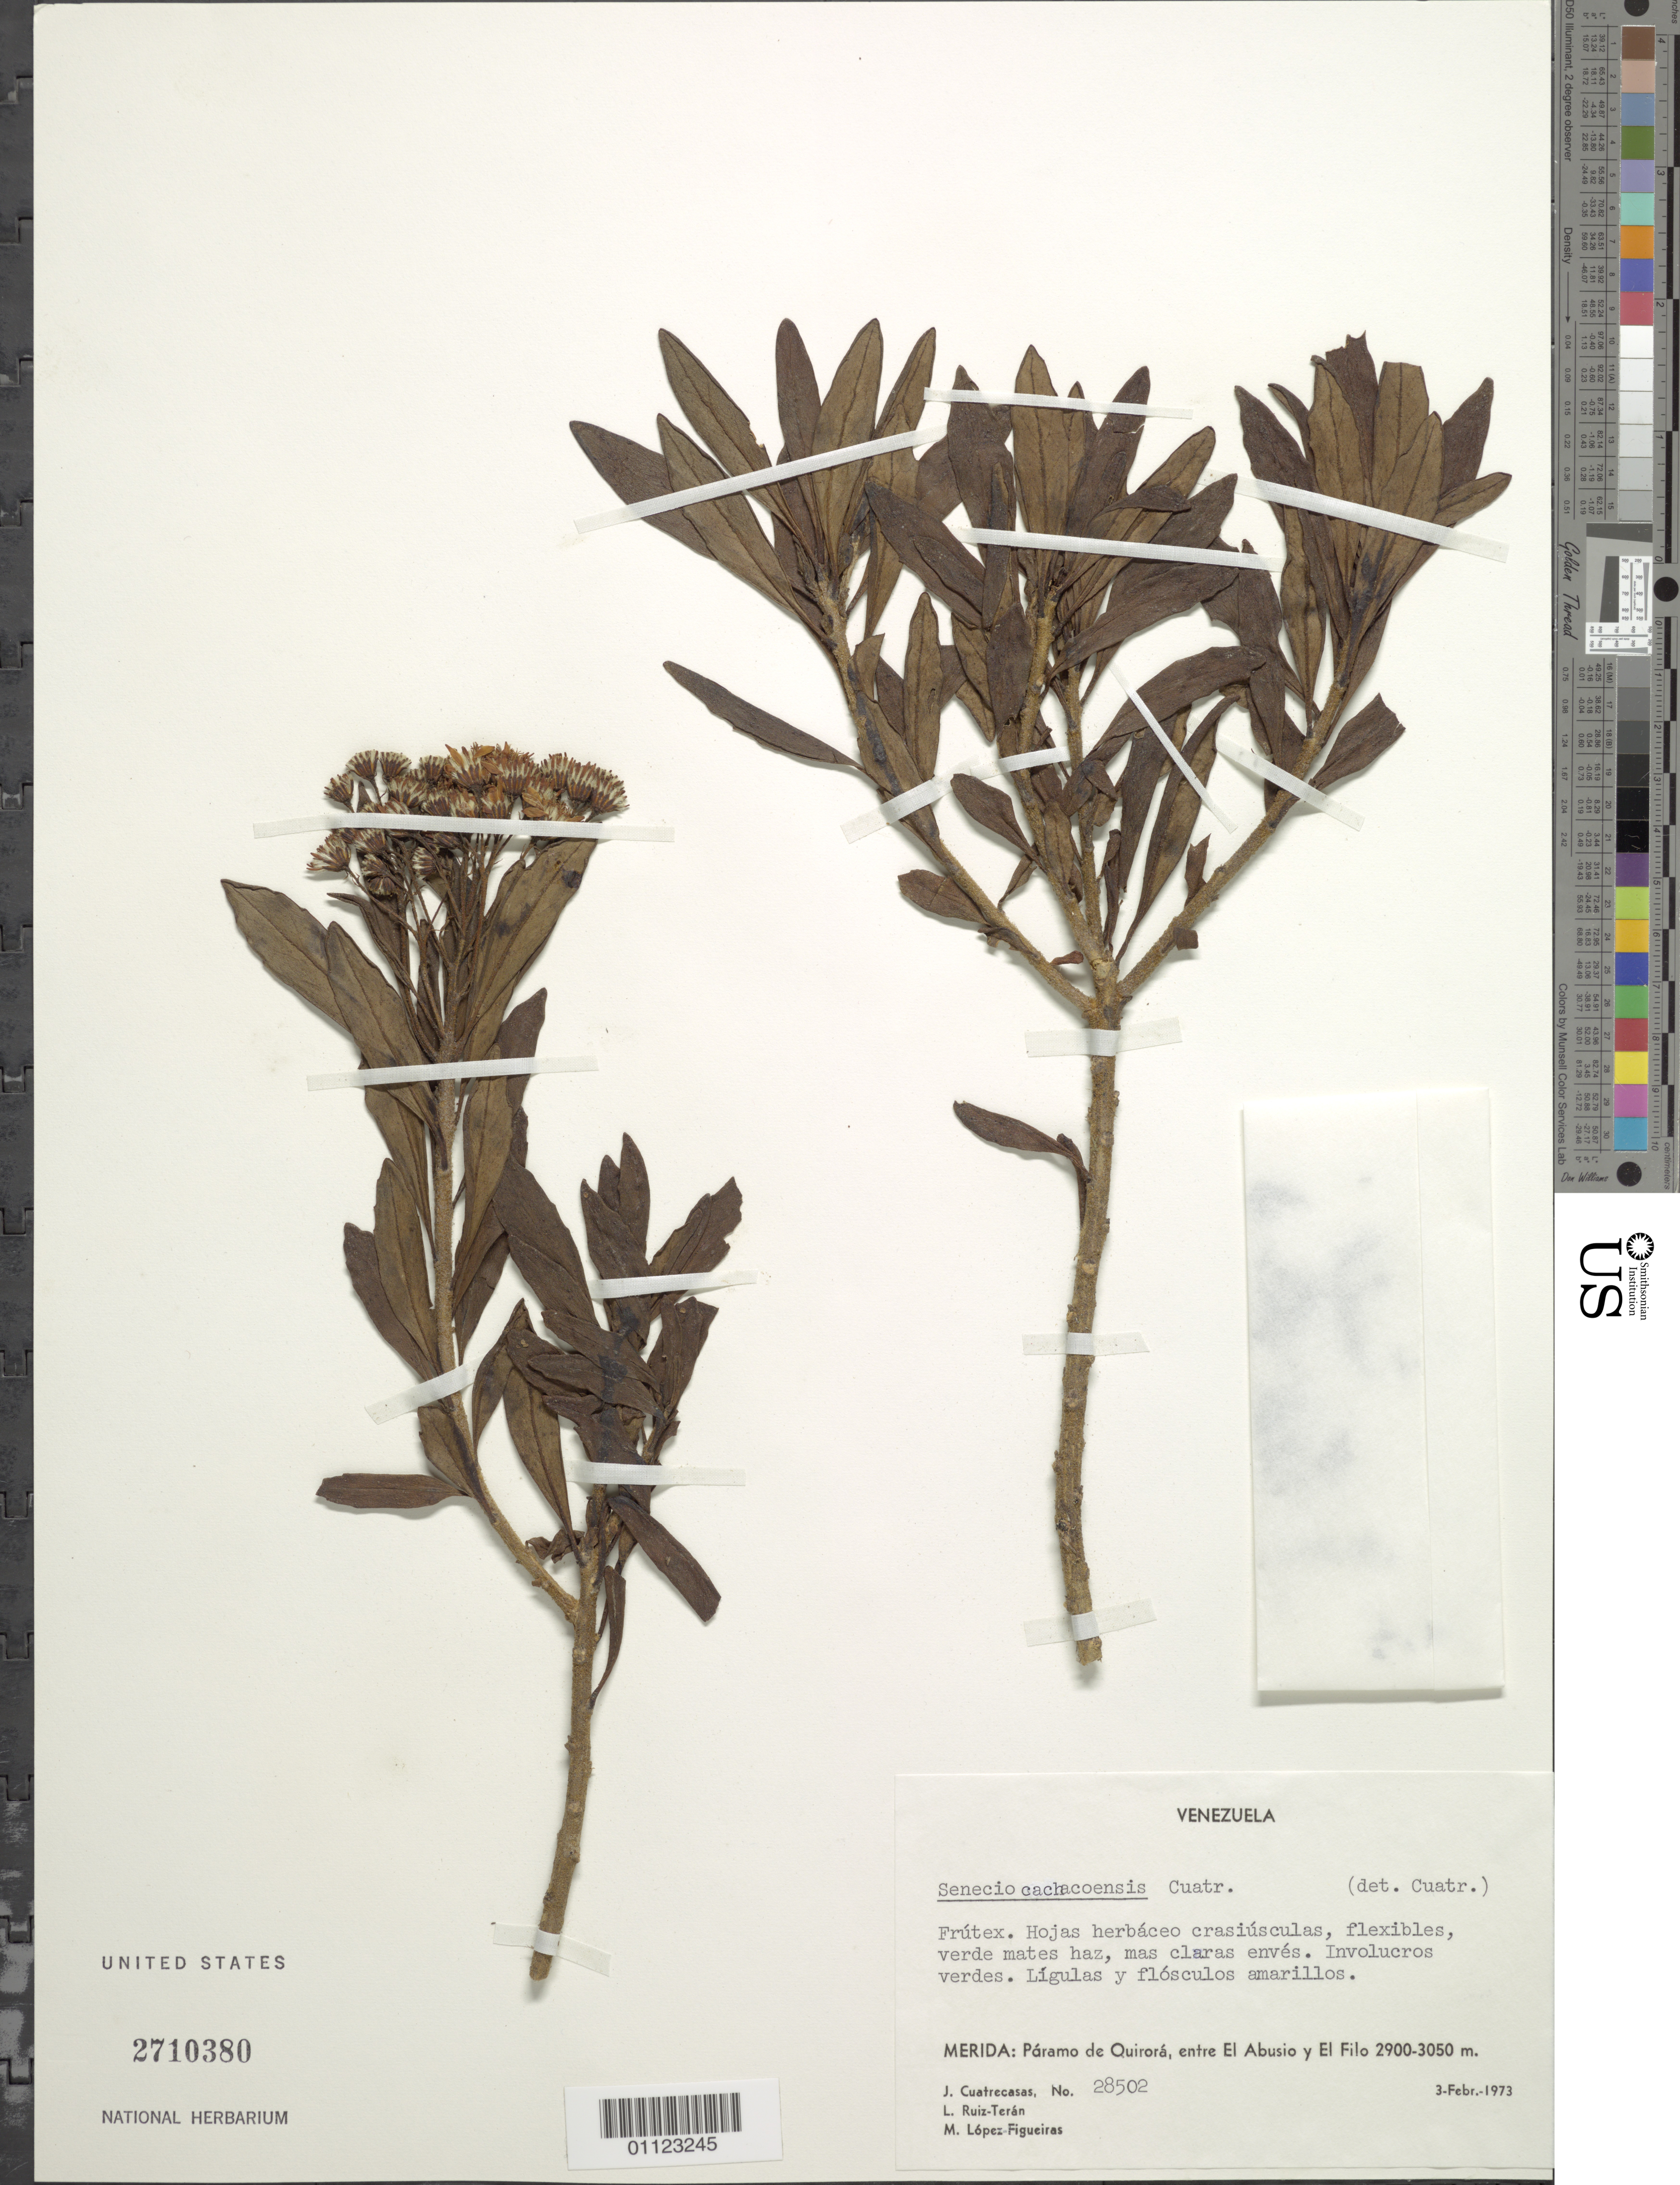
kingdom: Plantae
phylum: Tracheophyta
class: Magnoliopsida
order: Asterales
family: Asteraceae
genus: Pentacalia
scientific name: Pentacalia cachacoensis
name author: (Cuatrec.) Cuatrec.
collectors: J. Cuatrecasas, L. E. Ruíz-Terán & M. López Figueiras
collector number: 28502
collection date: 1973-02-03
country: Venezuela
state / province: Mérida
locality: Páramo de Quirorá, entre El Abusio y El Filo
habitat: Páramo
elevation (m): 2900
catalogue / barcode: US 2710380